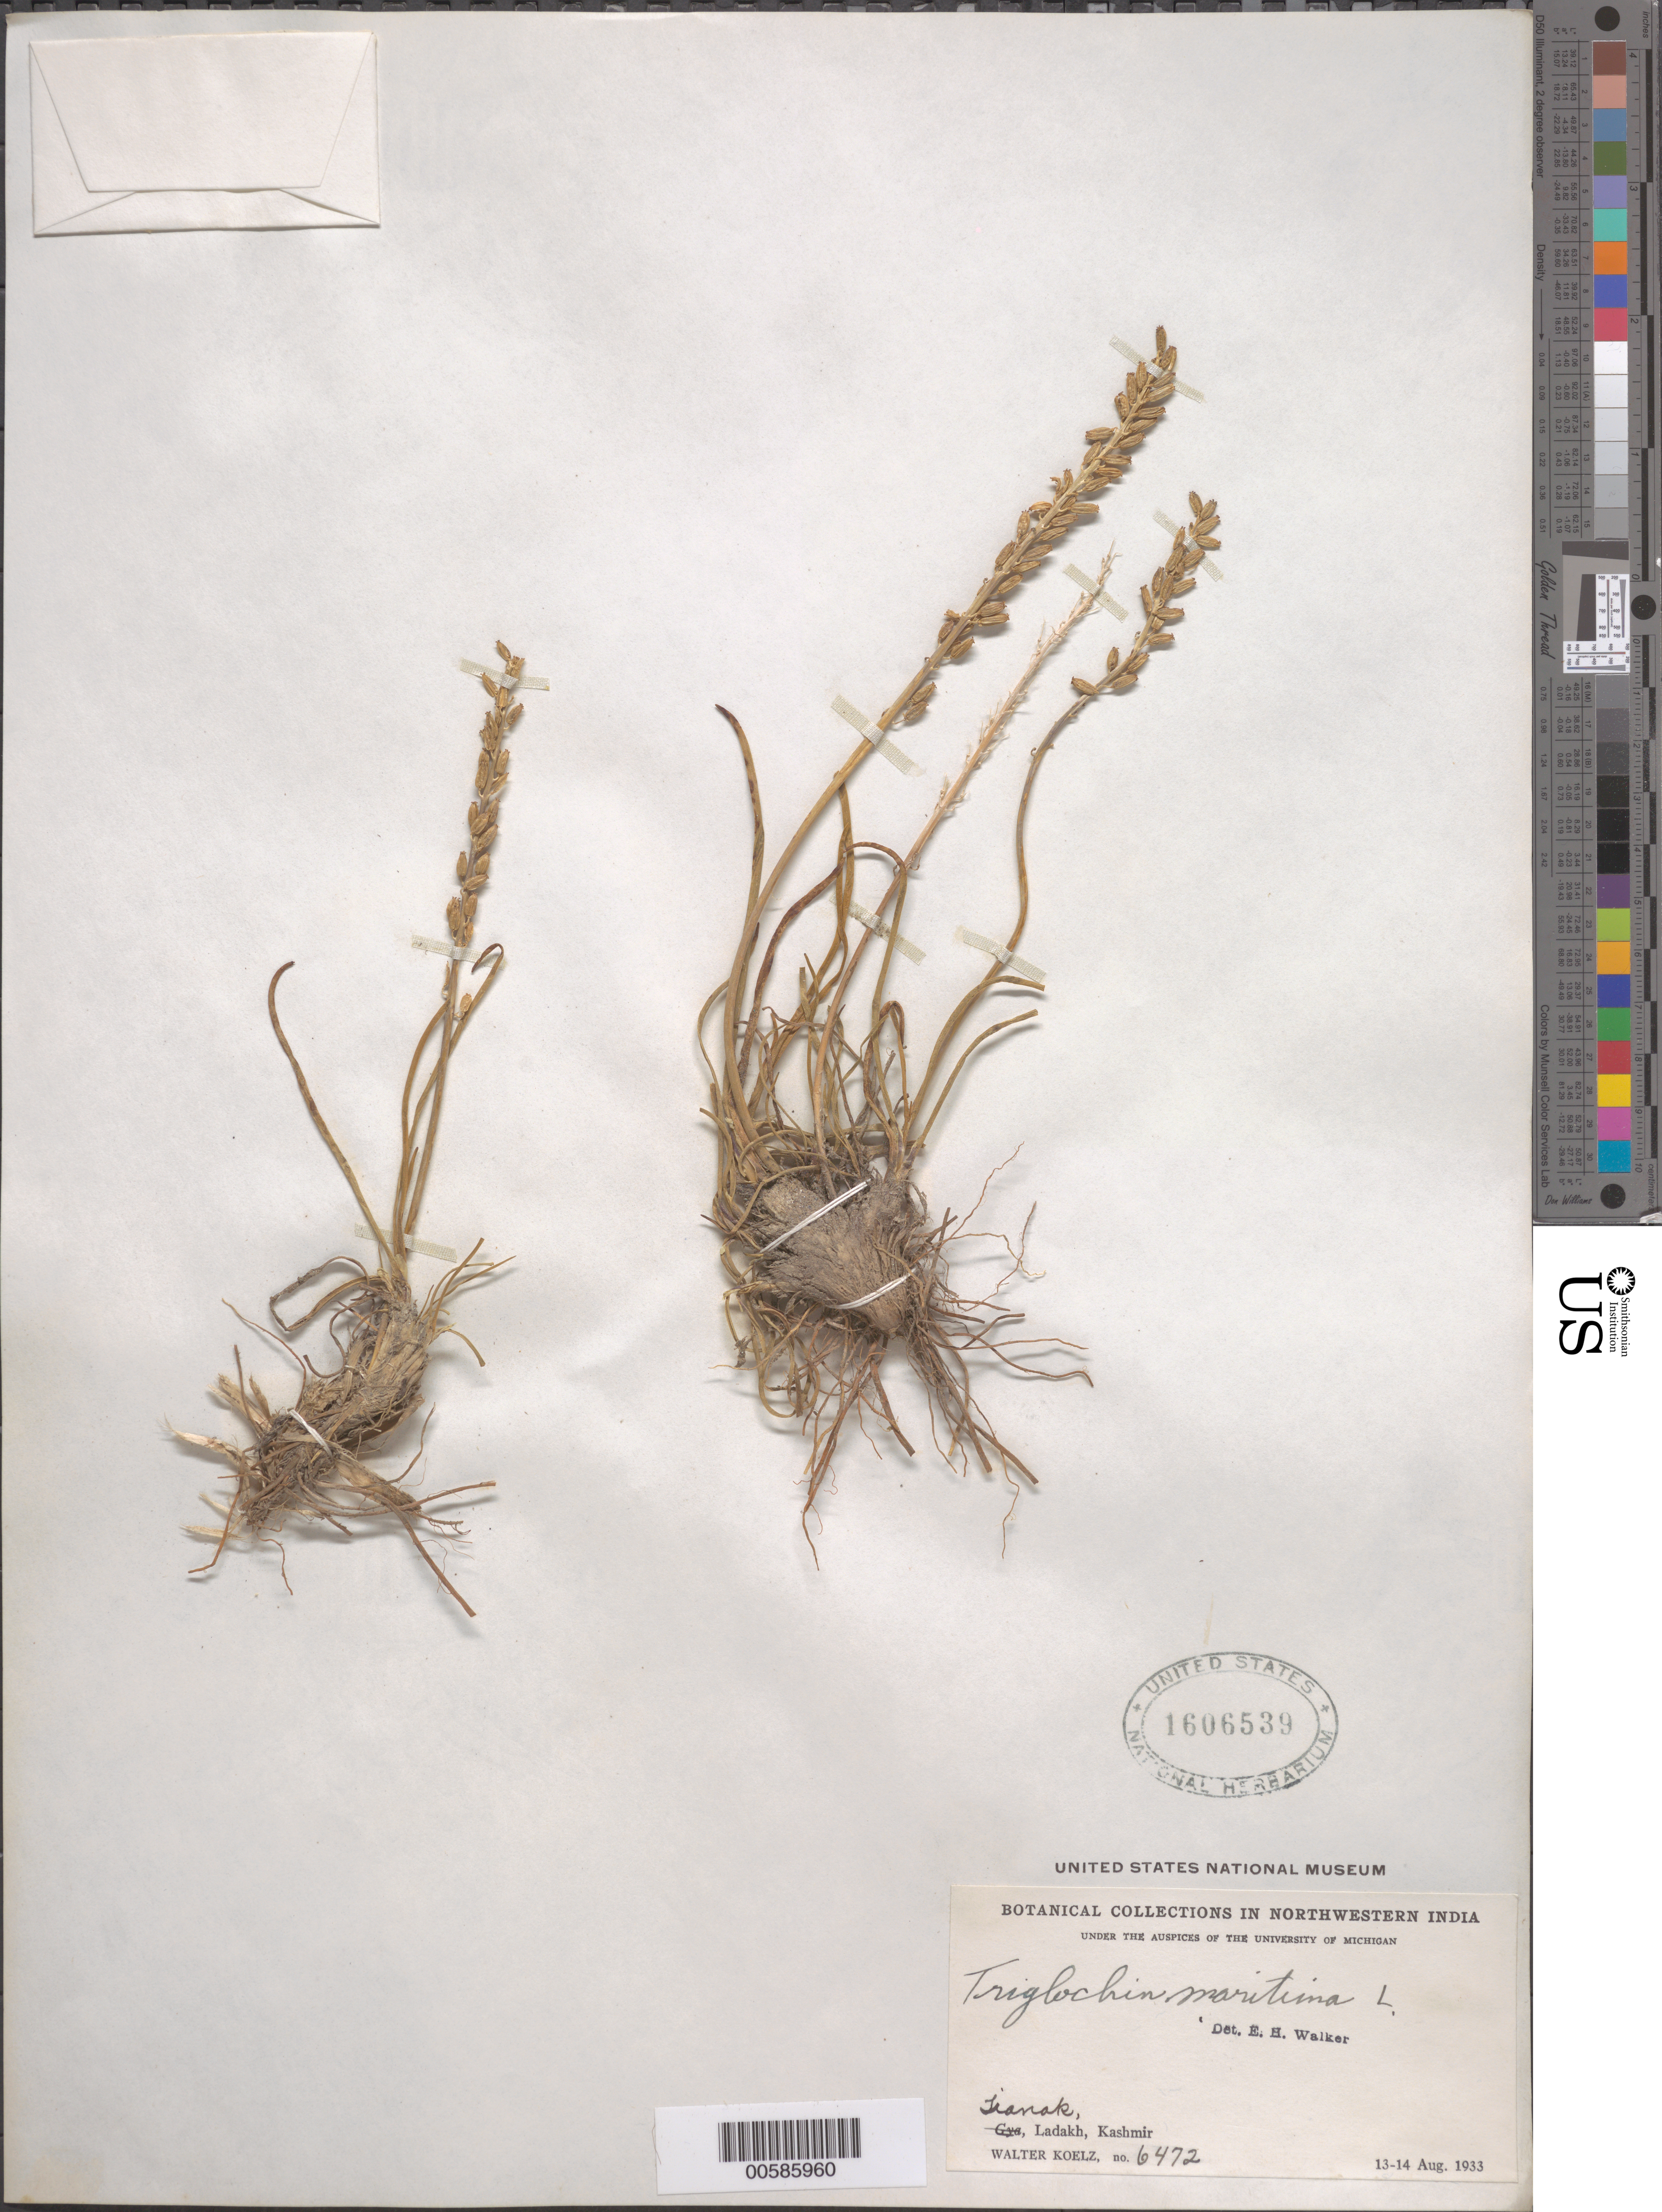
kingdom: Plantae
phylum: Tracheophyta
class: Liliopsida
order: Alismatales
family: Juncaginaceae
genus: Triglochin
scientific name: Triglochin maritima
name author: L.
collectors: W. N. Koelz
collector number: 6472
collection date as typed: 13 Aug 1933 to 14 Aug 1933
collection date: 1933-08-13/1933-08-14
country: India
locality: Kashmir, Ladakh, Tranok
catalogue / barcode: US 1606539